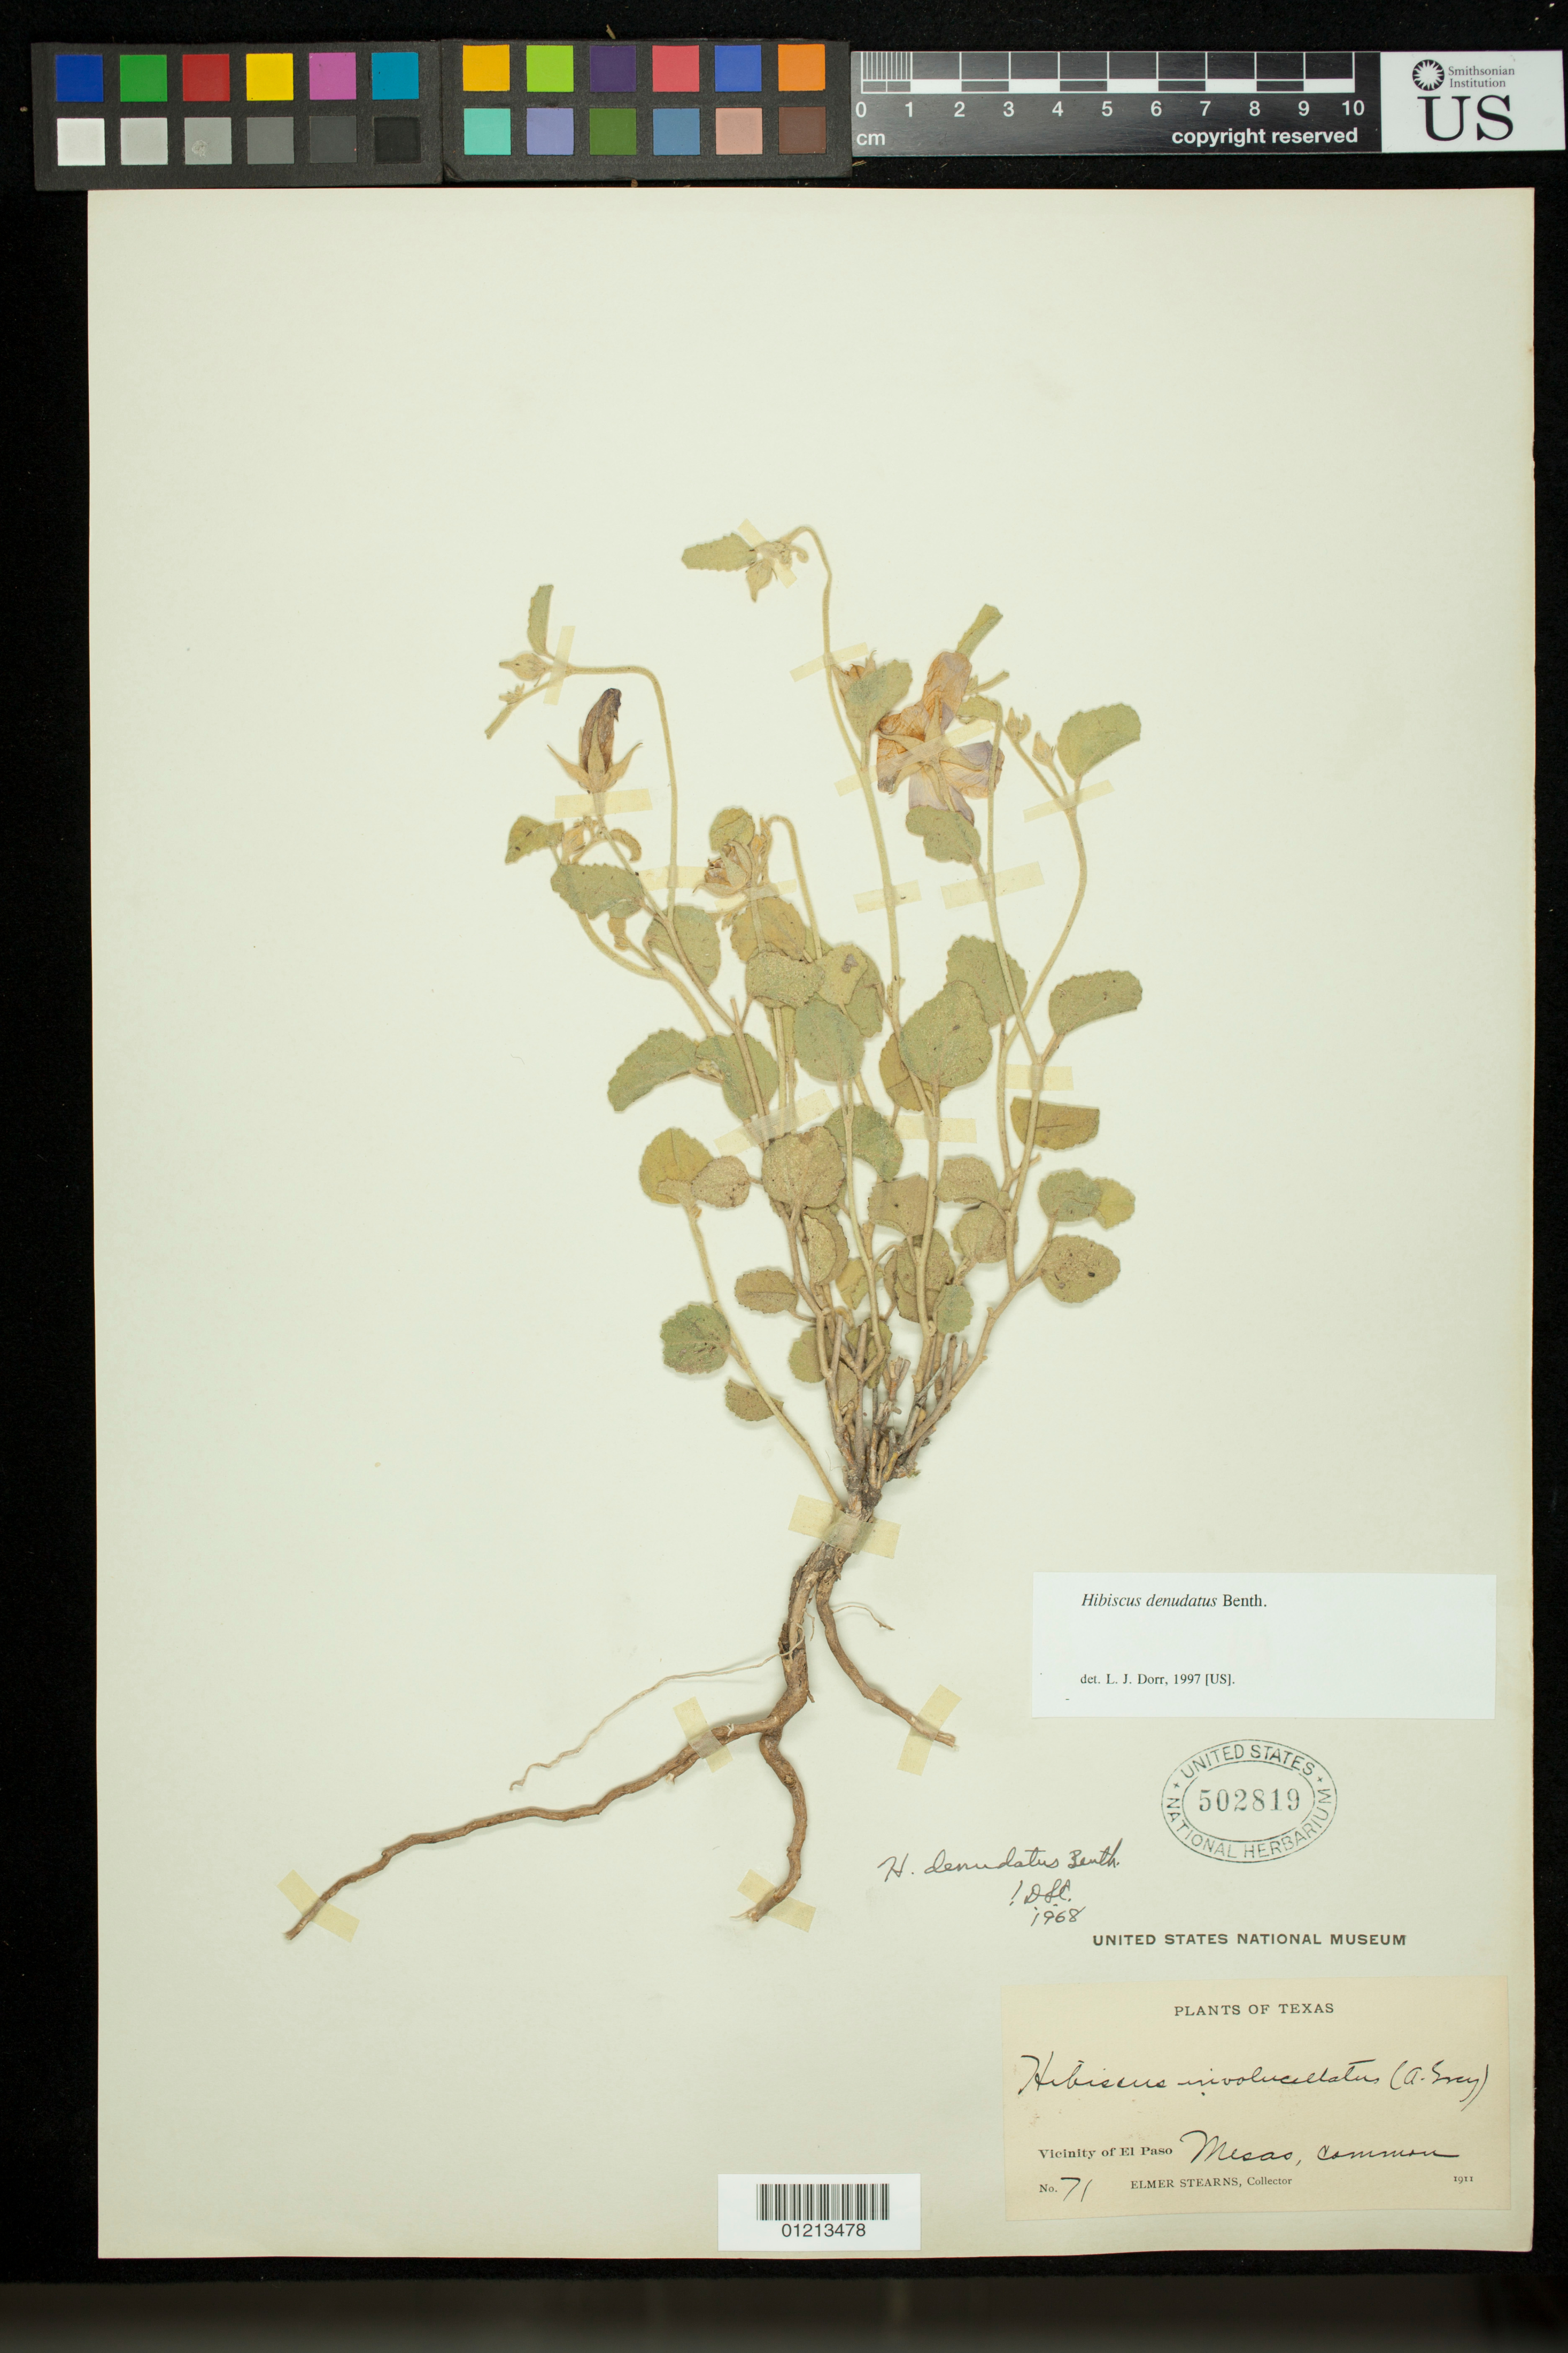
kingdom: Plantae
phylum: Tracheophyta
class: Magnoliopsida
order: Malvales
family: Malvaceae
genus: Hibiscus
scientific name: Hibiscus denudatus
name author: Benth.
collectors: E. Stearns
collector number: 71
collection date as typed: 1911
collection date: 1911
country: United States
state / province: Texas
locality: Vicinity of El Paso, Mesas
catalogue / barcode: US 502819